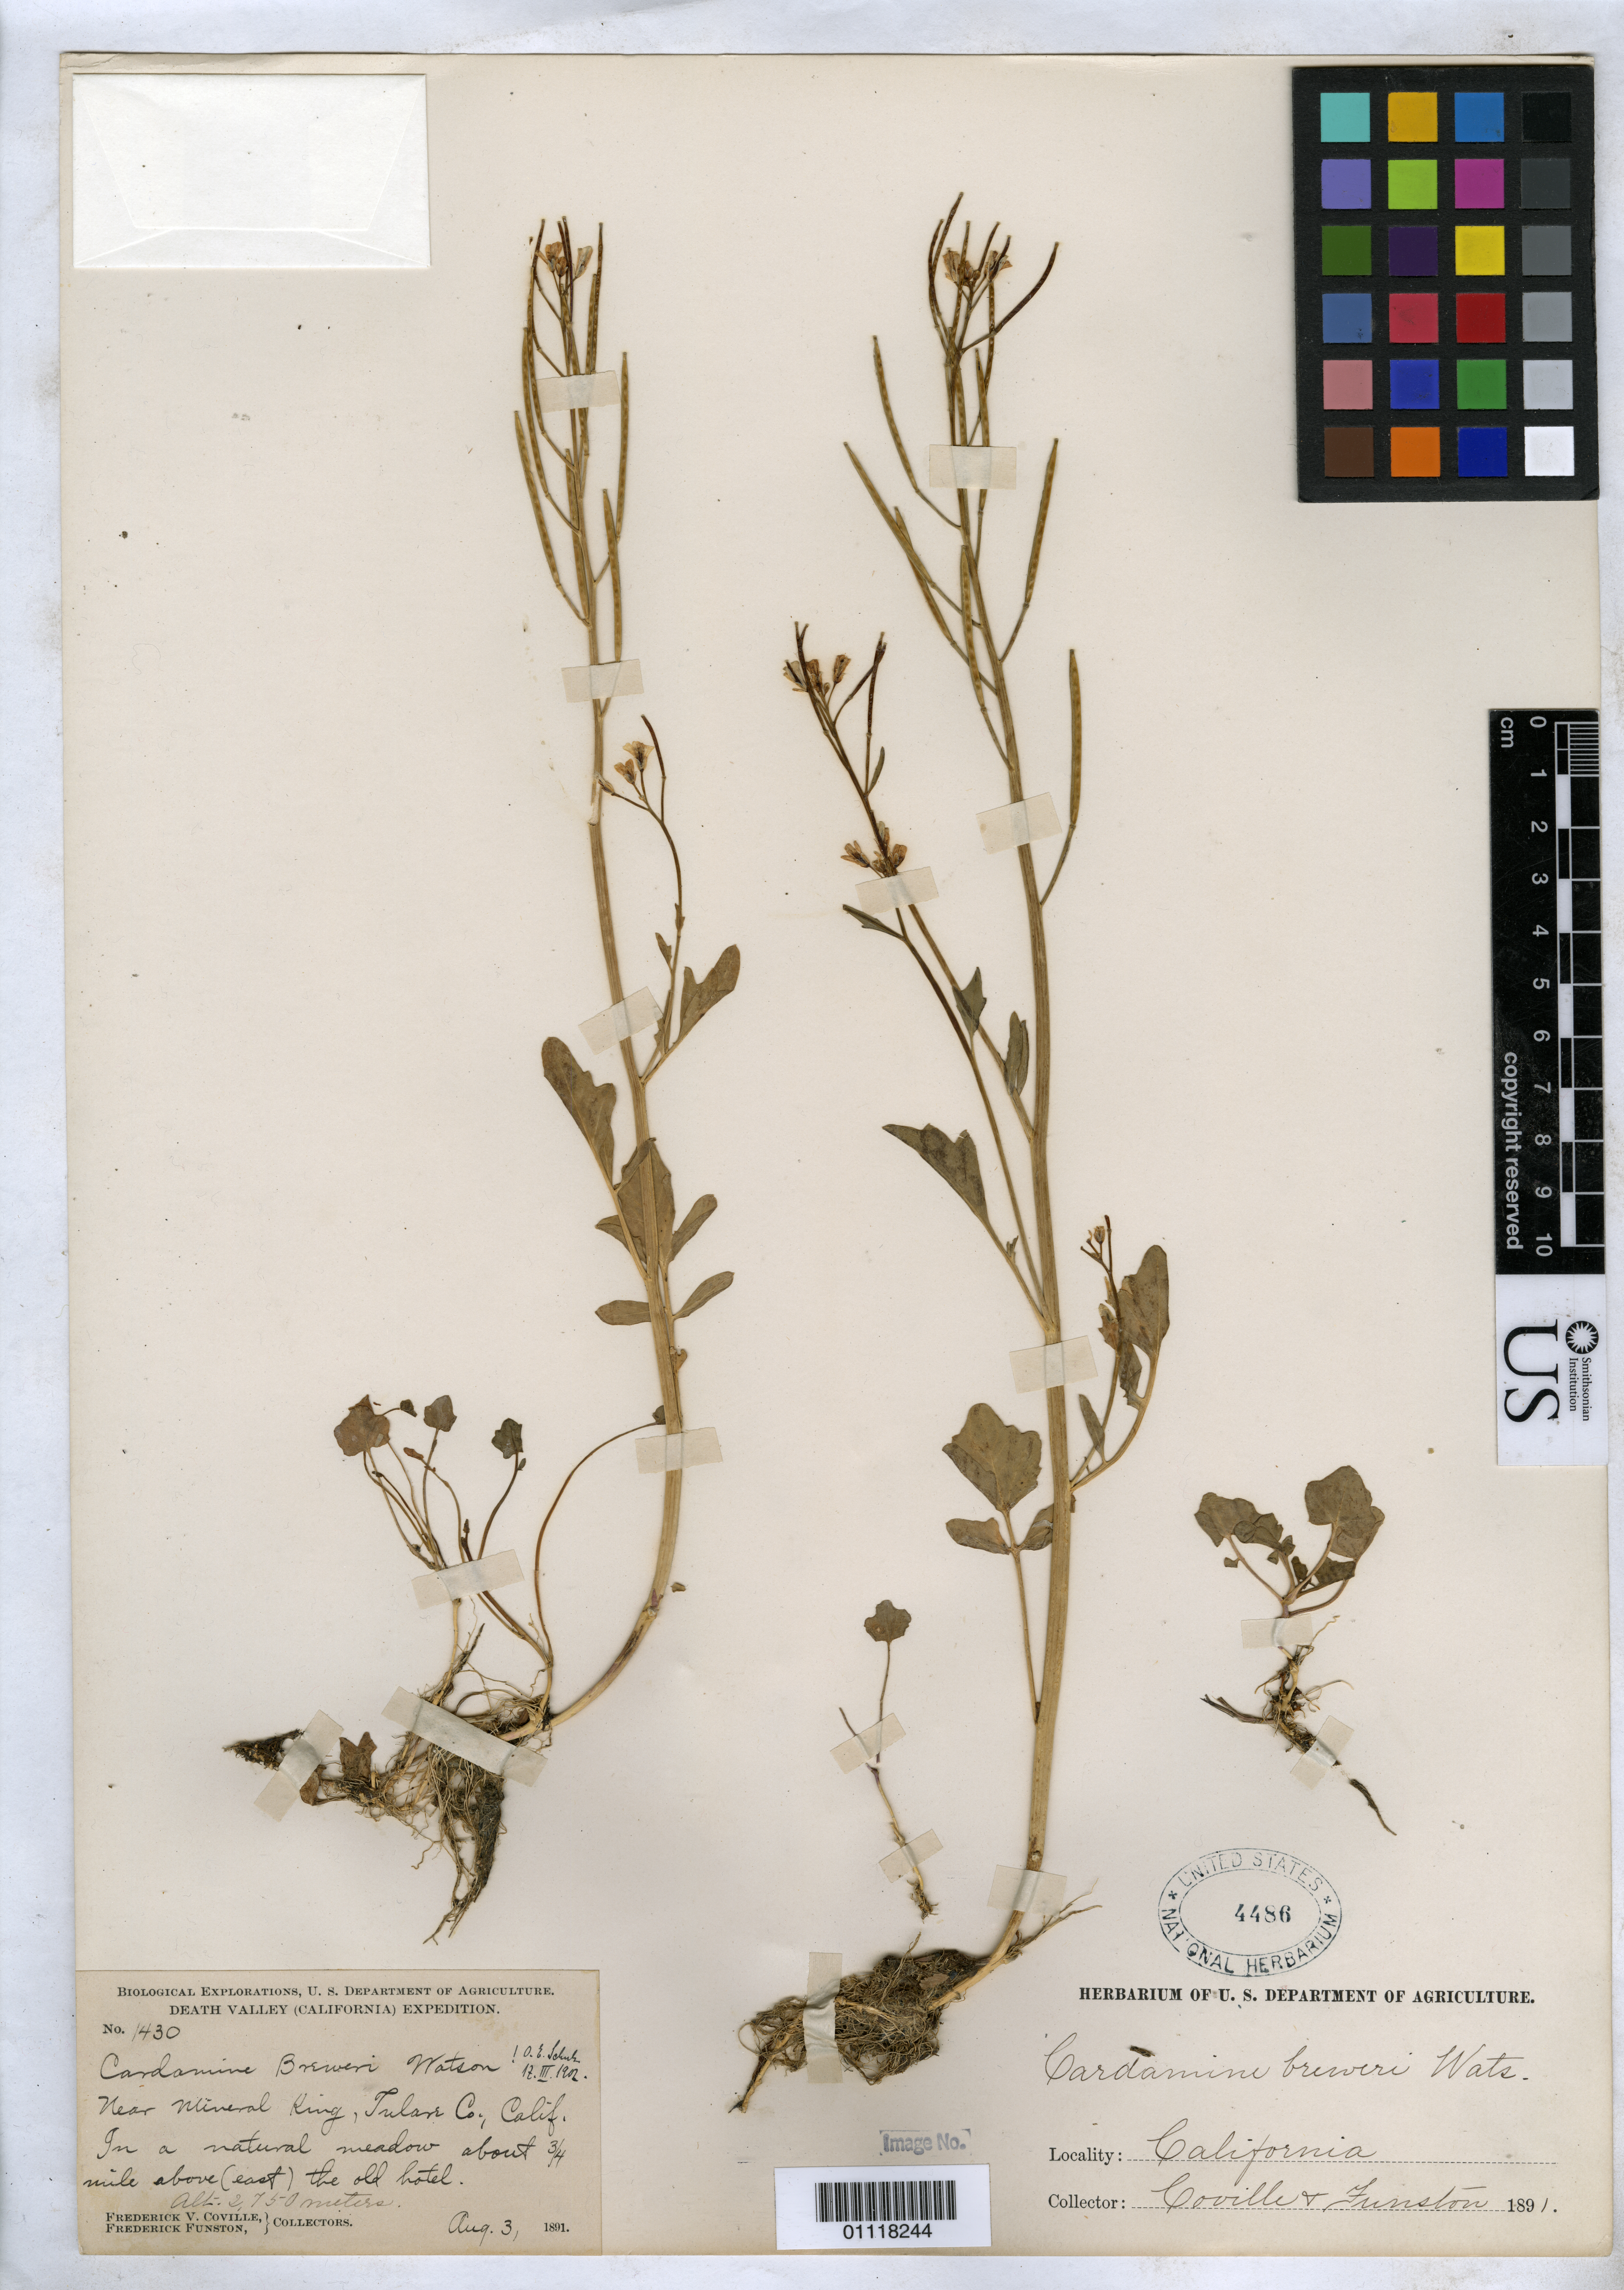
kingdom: Plantae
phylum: Tracheophyta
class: Magnoliopsida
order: Brassicales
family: Brassicaceae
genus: Cardamine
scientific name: Cardamine breweri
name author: S. Watson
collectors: F. V. Coville & F. Funston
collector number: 1430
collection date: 1891-08-03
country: United States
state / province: California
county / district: Tulare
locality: near Mineral King, in a natural meadow about 3/4 mile above (east) the old hotel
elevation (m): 838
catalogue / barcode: US 4486